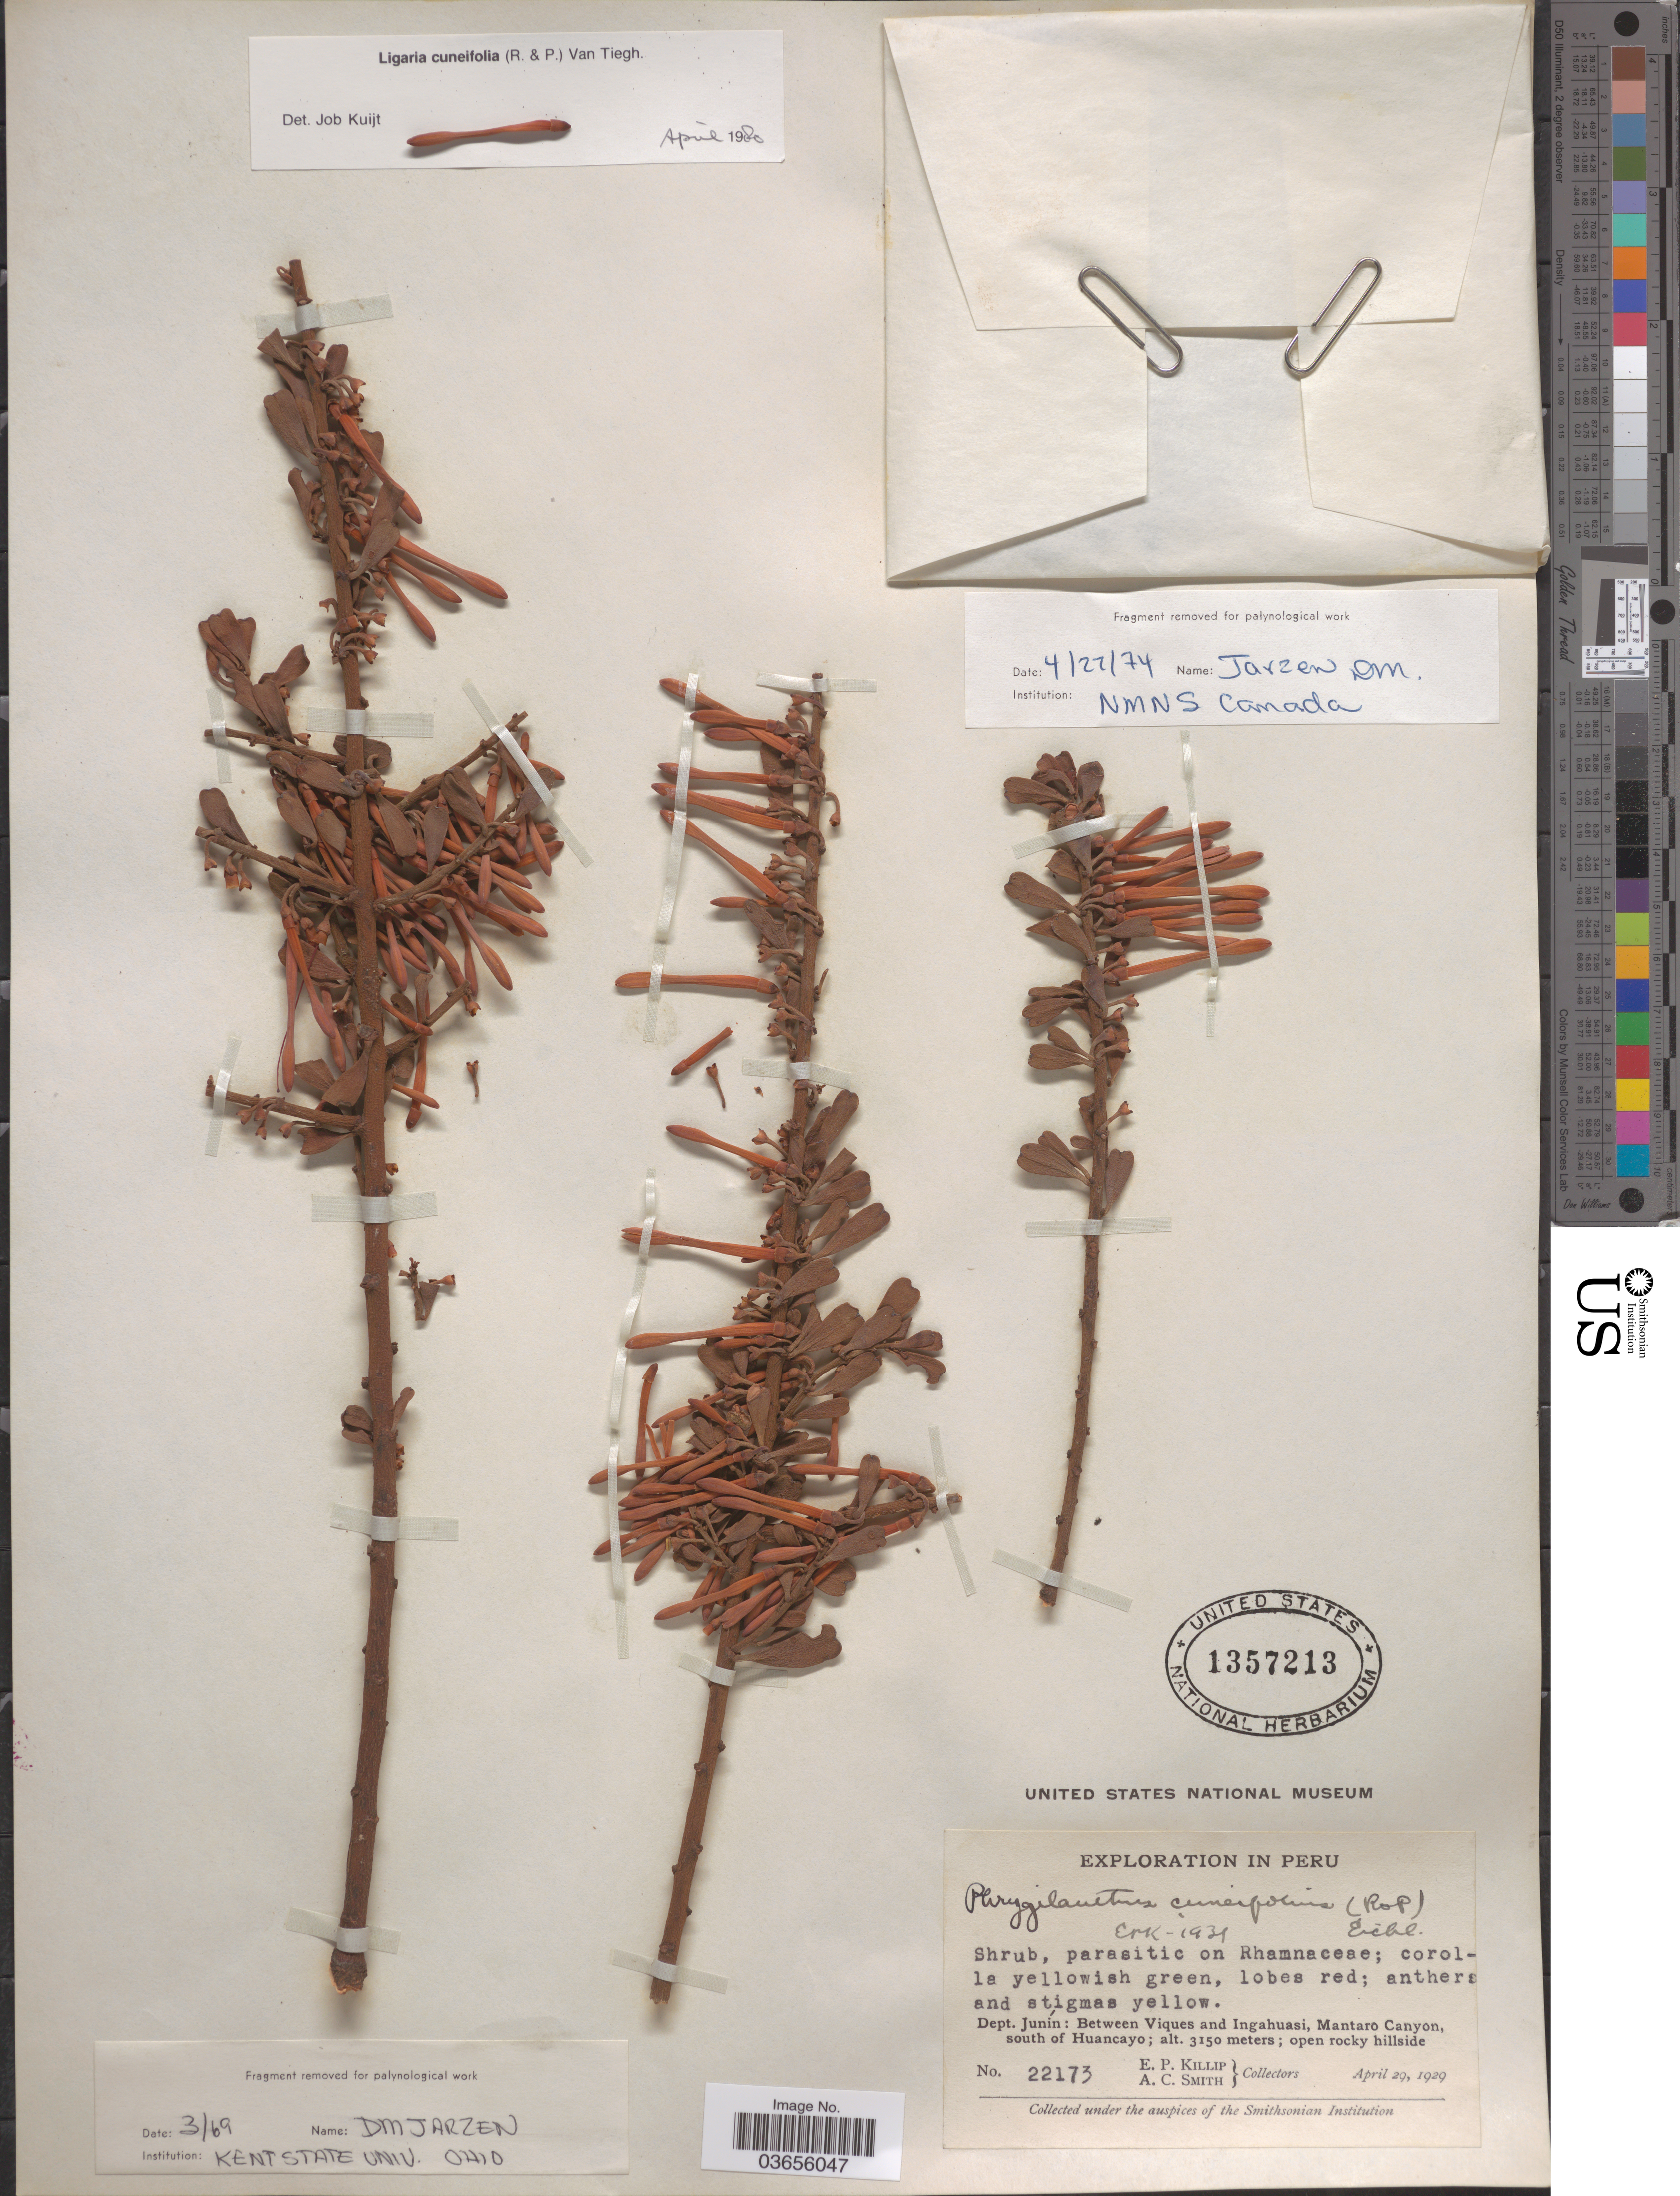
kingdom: Plantae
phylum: Tracheophyta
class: Magnoliopsida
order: Santalales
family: Loranthaceae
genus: Ligaria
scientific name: Ligaria cuneifolia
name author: (Ruiz & Pav.) Tiegh.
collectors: E. P. Killip & A. C. Smith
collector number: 22173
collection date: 1929-04-29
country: Peru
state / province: Junín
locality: Dept. Junín: Between Viques and Ingahuasi, Mantaro Canyon, south of Huancayo.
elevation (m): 3150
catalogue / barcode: US 1357213